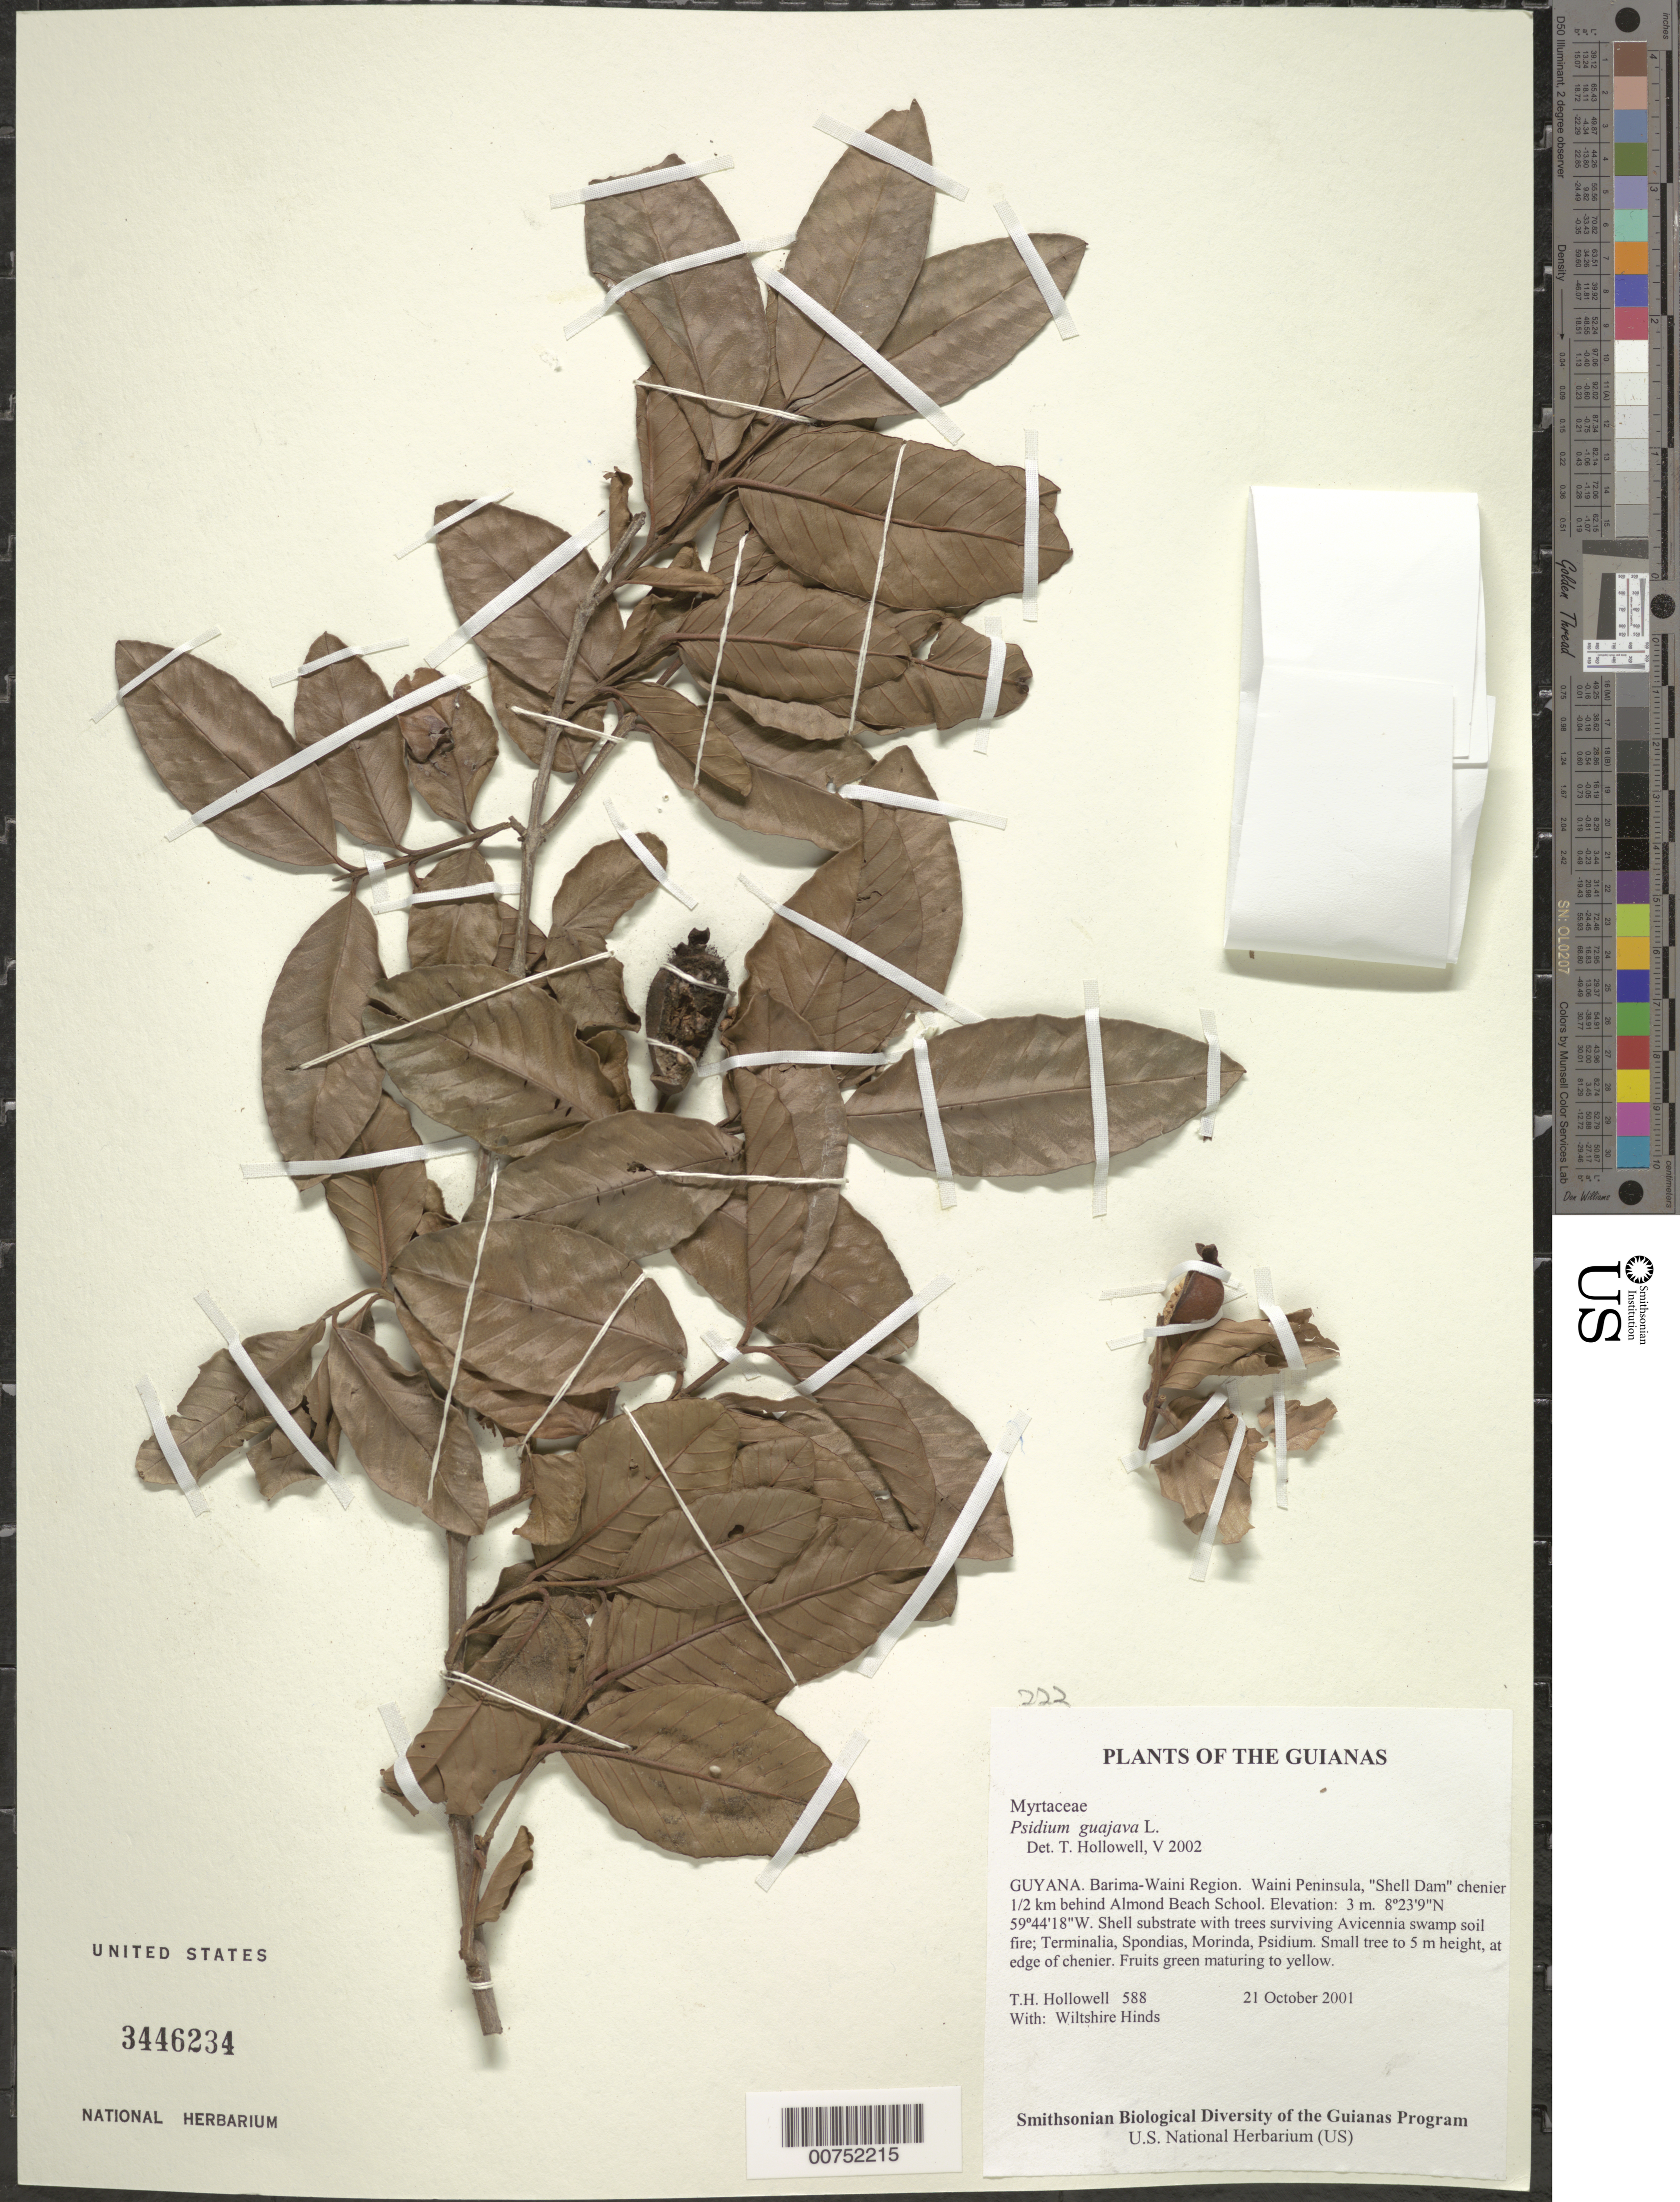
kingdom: Plantae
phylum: Tracheophyta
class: Magnoliopsida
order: Myrtales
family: Myrtaceae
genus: Psidium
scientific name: Psidium guajava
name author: L.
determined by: Hollowell, T. H., (BOT), Smithsonian Institution - National Museum of Natural History (UNITED STATES)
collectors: T. Hollowell & W. Hinds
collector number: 588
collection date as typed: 21 October 2001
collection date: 2001-10-21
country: Guyana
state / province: Barima-Waini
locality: Waini Peninsula, "Shell Dam" chenier 1/2 km behind Almond Beach School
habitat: Shell substrate with trees surviving Avicennia swamp soil fire; Terminalia, Spondias, Morinda, Psidium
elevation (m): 3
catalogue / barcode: US 3446234